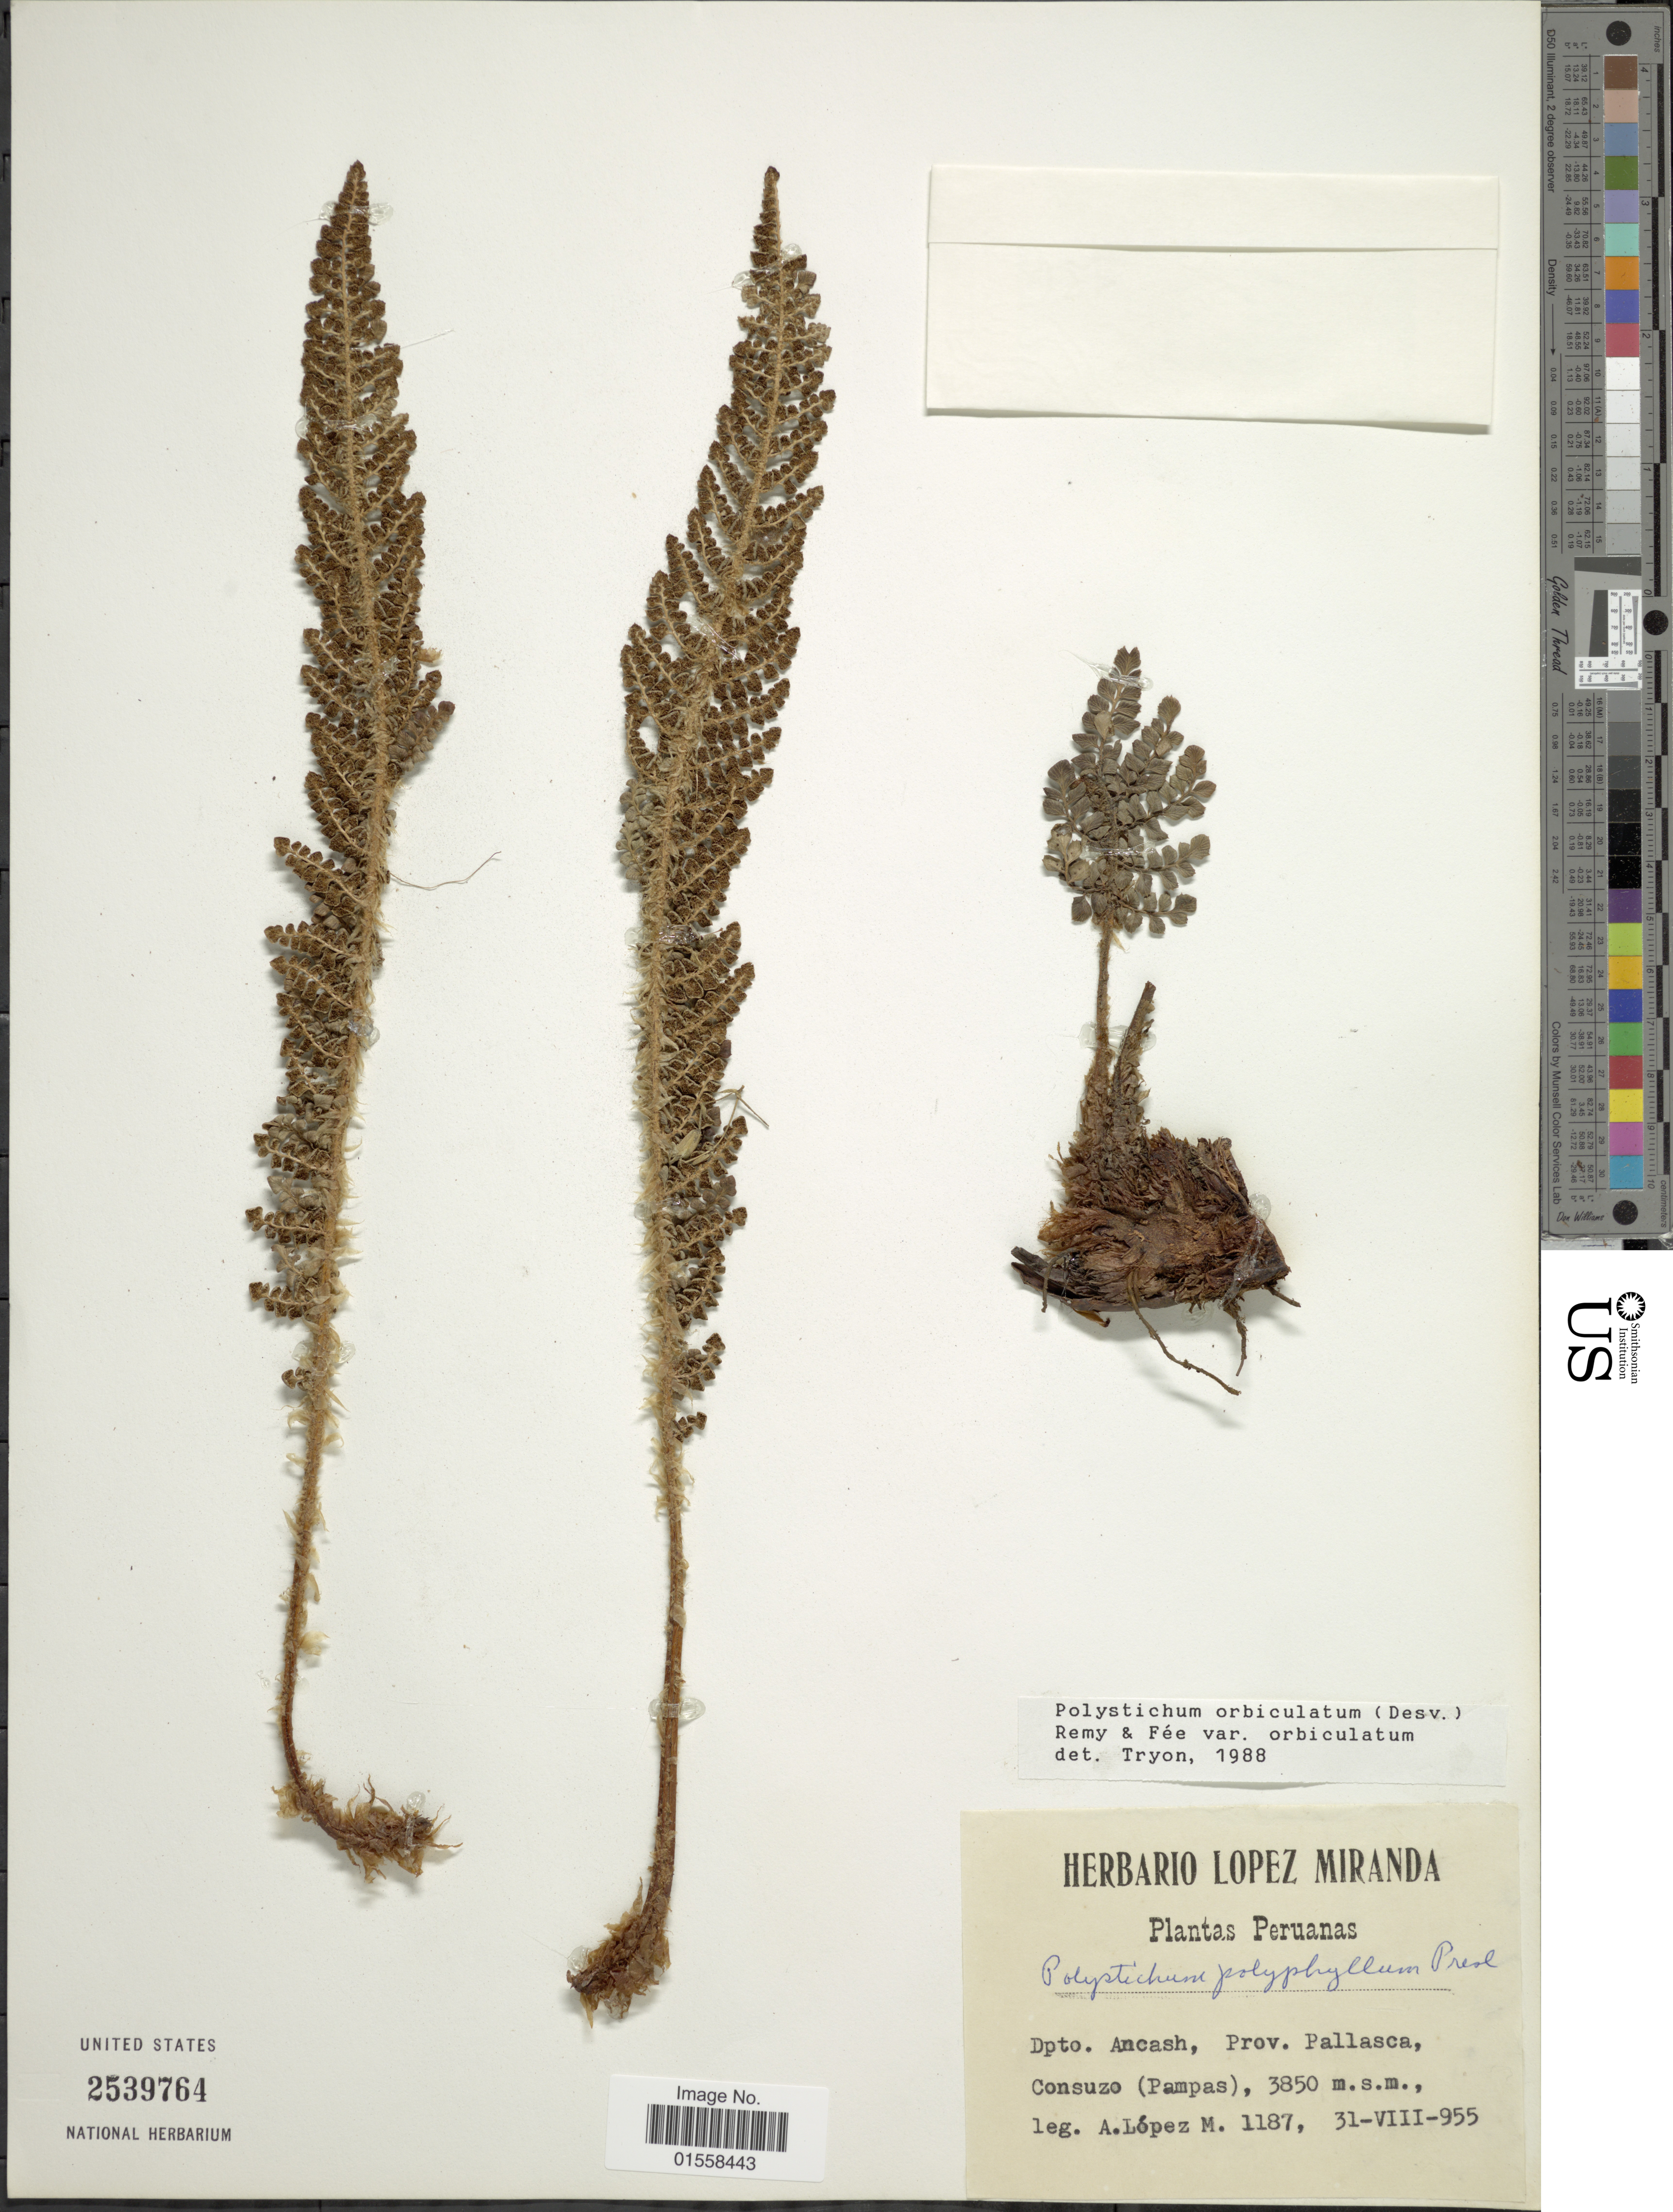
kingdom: Plantae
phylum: Tracheophyta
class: Polypodiopsida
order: Polypodiales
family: Dryopteridaceae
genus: Polystichum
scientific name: Polystichum orbiculatum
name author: (Desv.) J. Rémy & Fée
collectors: A. López M.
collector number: M1187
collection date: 1955-08-31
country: Peru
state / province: Ancash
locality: Peruanas,Dpto. Ancash, Prov. Pallasca, Consuzo (Pampas).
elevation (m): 3850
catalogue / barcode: US 2539764